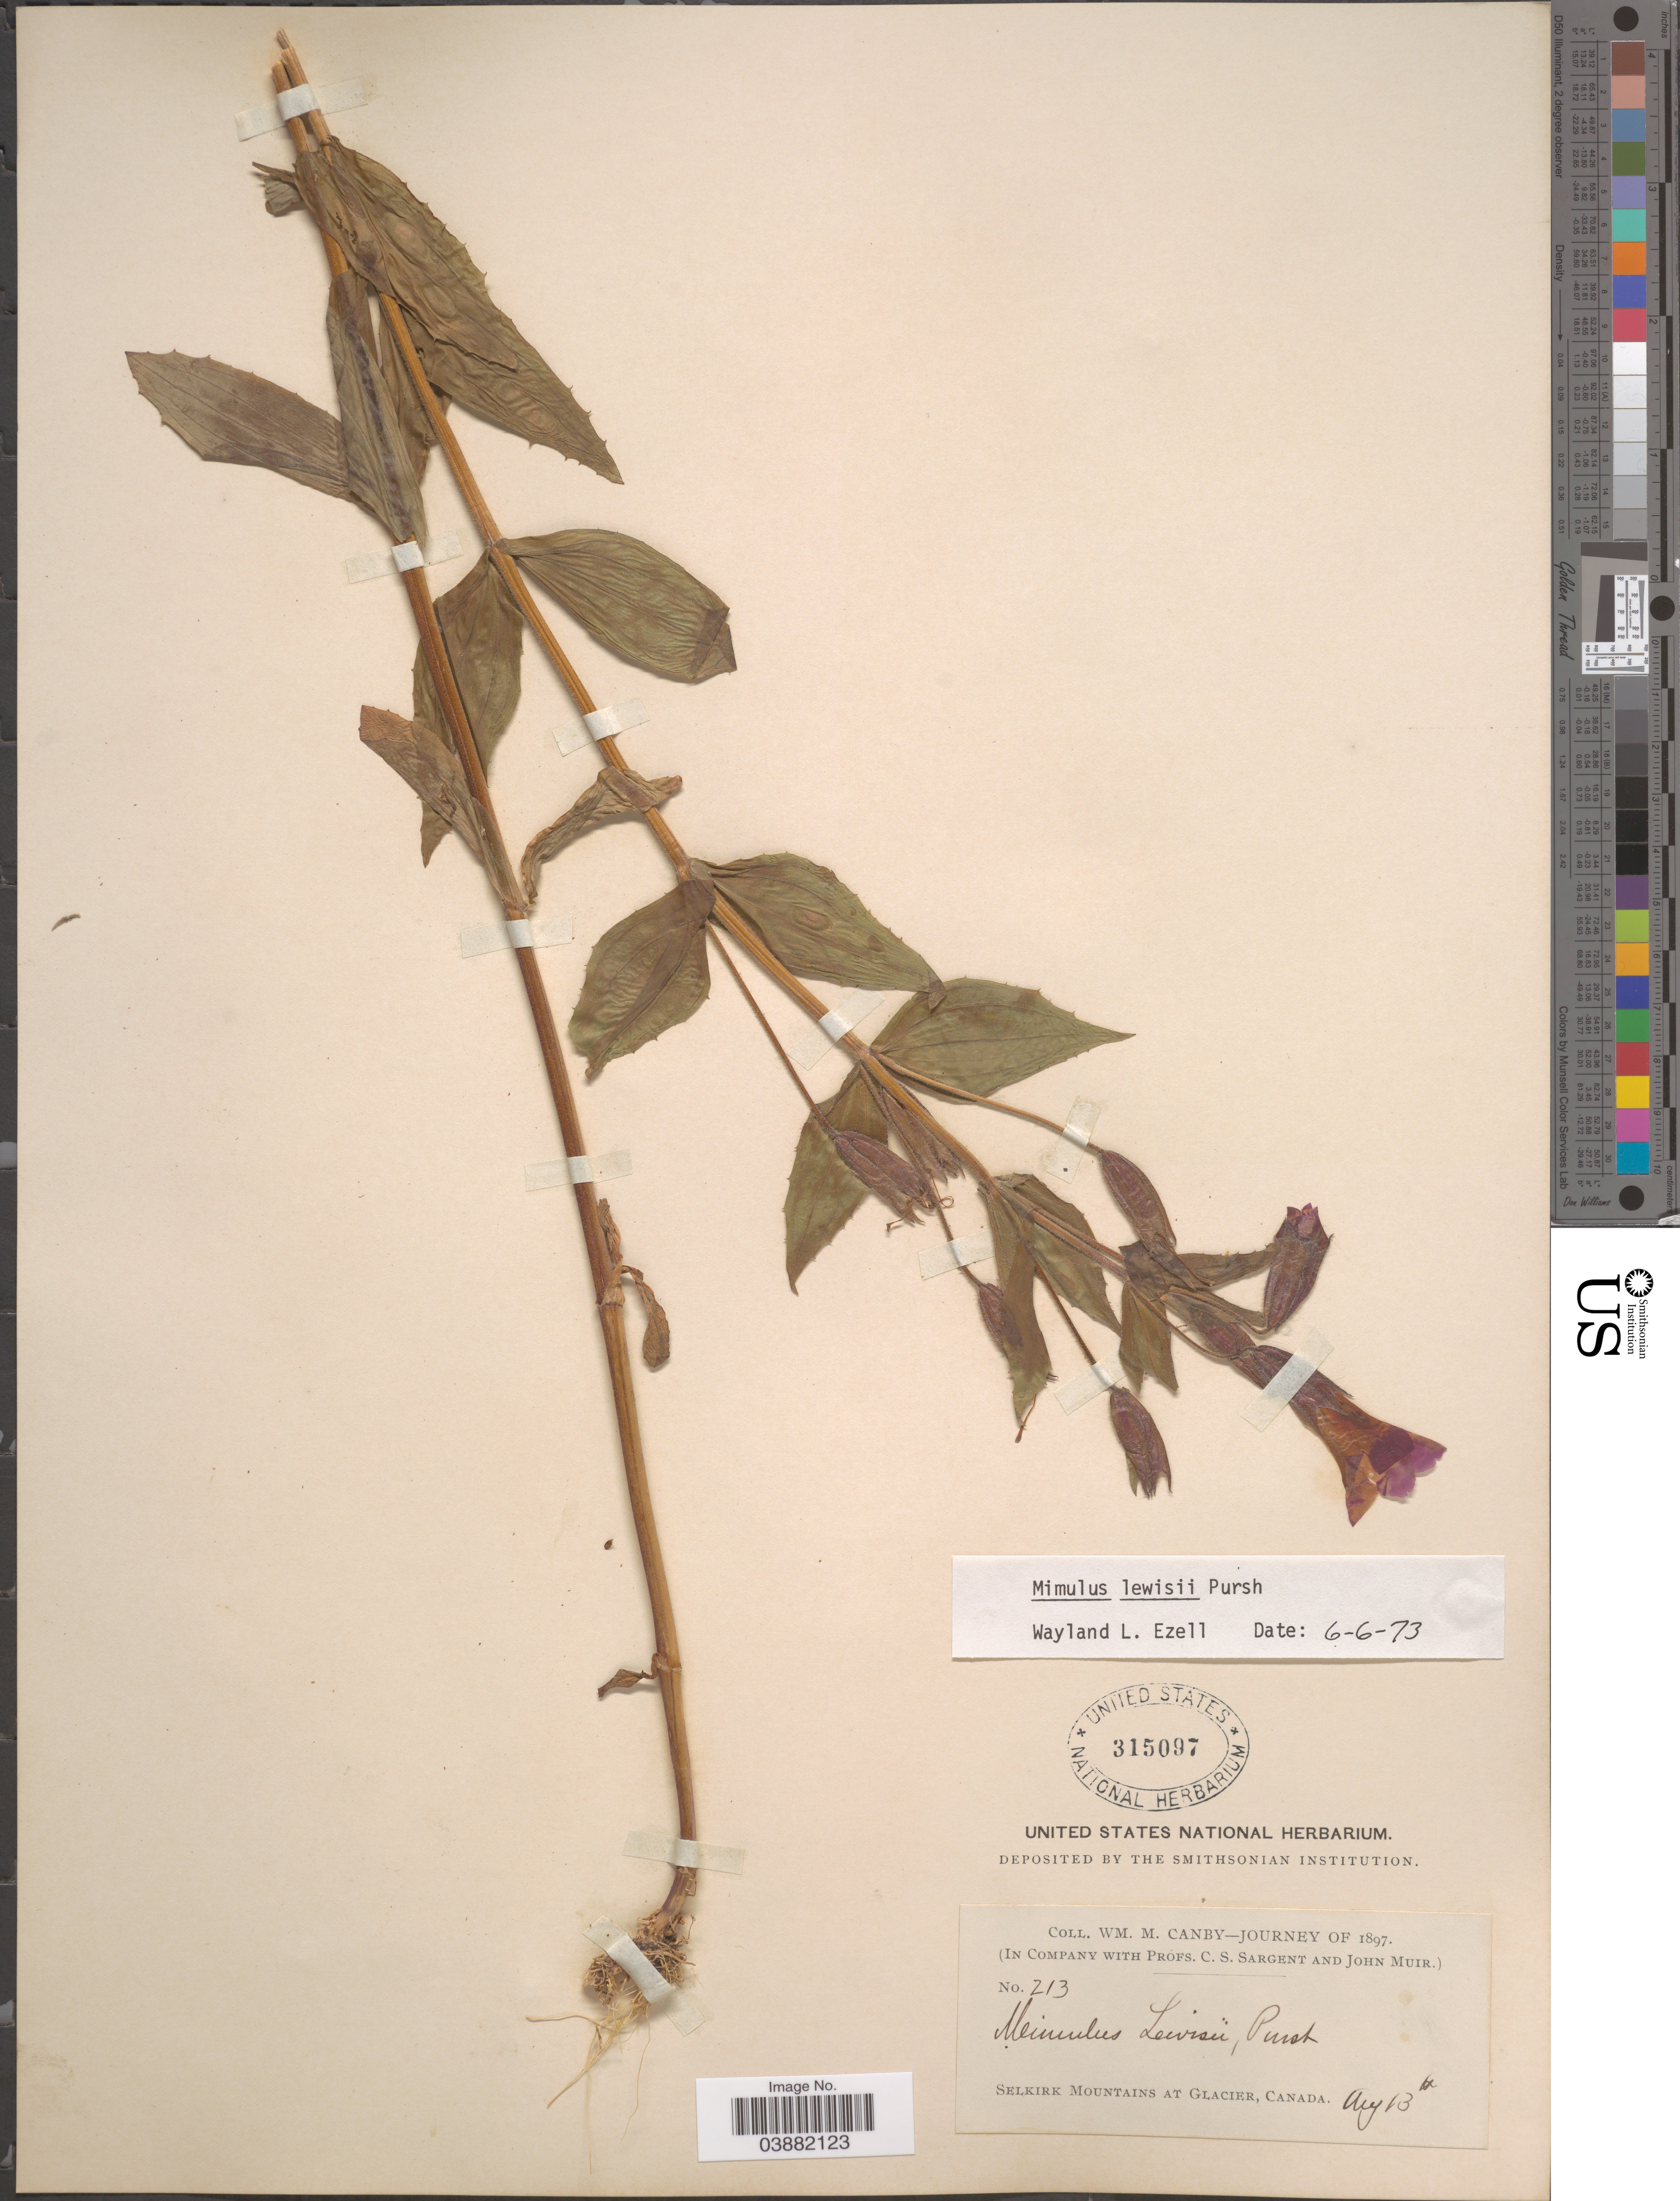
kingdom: Plantae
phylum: Tracheophyta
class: Magnoliopsida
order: Lamiales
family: Phrymaceae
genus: Mimulus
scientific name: Mimulus lewisii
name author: Pursh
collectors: W. M. Canby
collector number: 213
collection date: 1897-08-13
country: Canada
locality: Selkirk Mountains at Glacier.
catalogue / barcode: US 315097